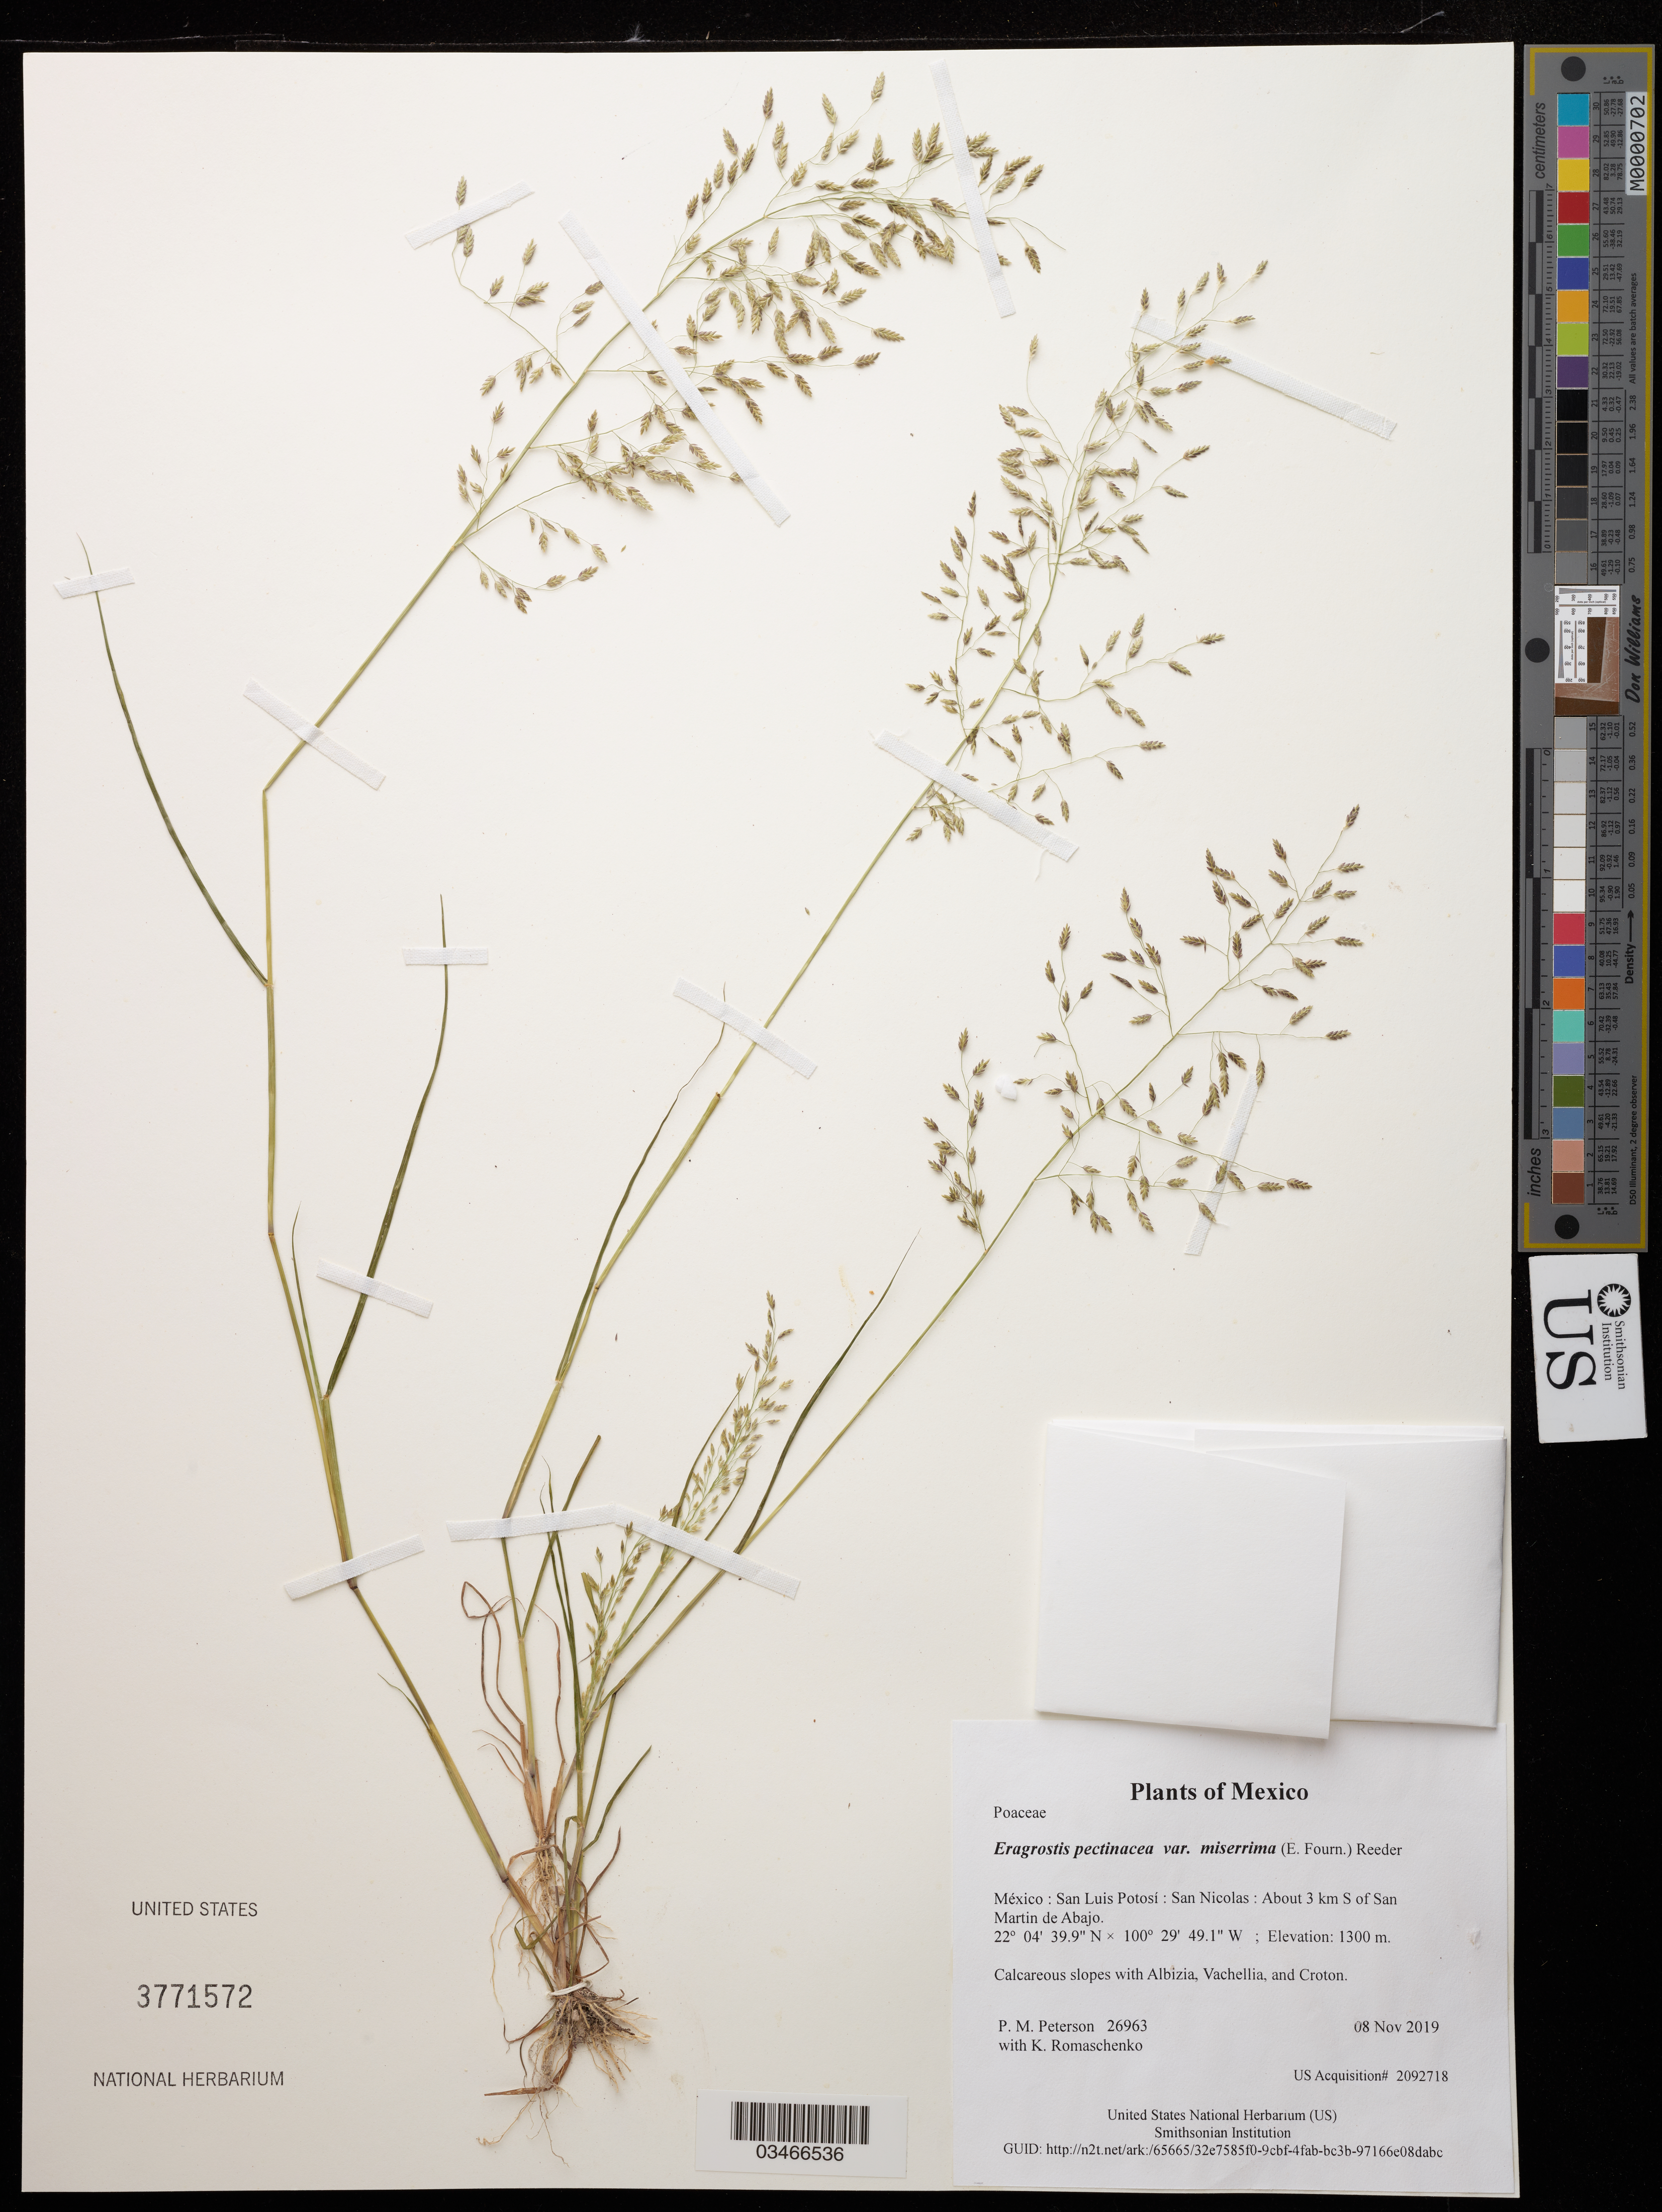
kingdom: Plantae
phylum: Tracheophyta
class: Liliopsida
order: Poales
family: Poaceae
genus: Eragrostis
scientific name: Eragrostis pectinacea var. miserrima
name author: (E. Fourn.) Reeder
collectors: P. M. Peterson & K. Romaschenko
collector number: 26963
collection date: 2019-11-08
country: México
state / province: San Luis Potosí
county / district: San Nicolas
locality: About 3 km S of San Martin de Abajo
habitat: Calcareous slopes with Albizia, Vachellia, and Croton.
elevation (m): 1300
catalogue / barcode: US 3771572